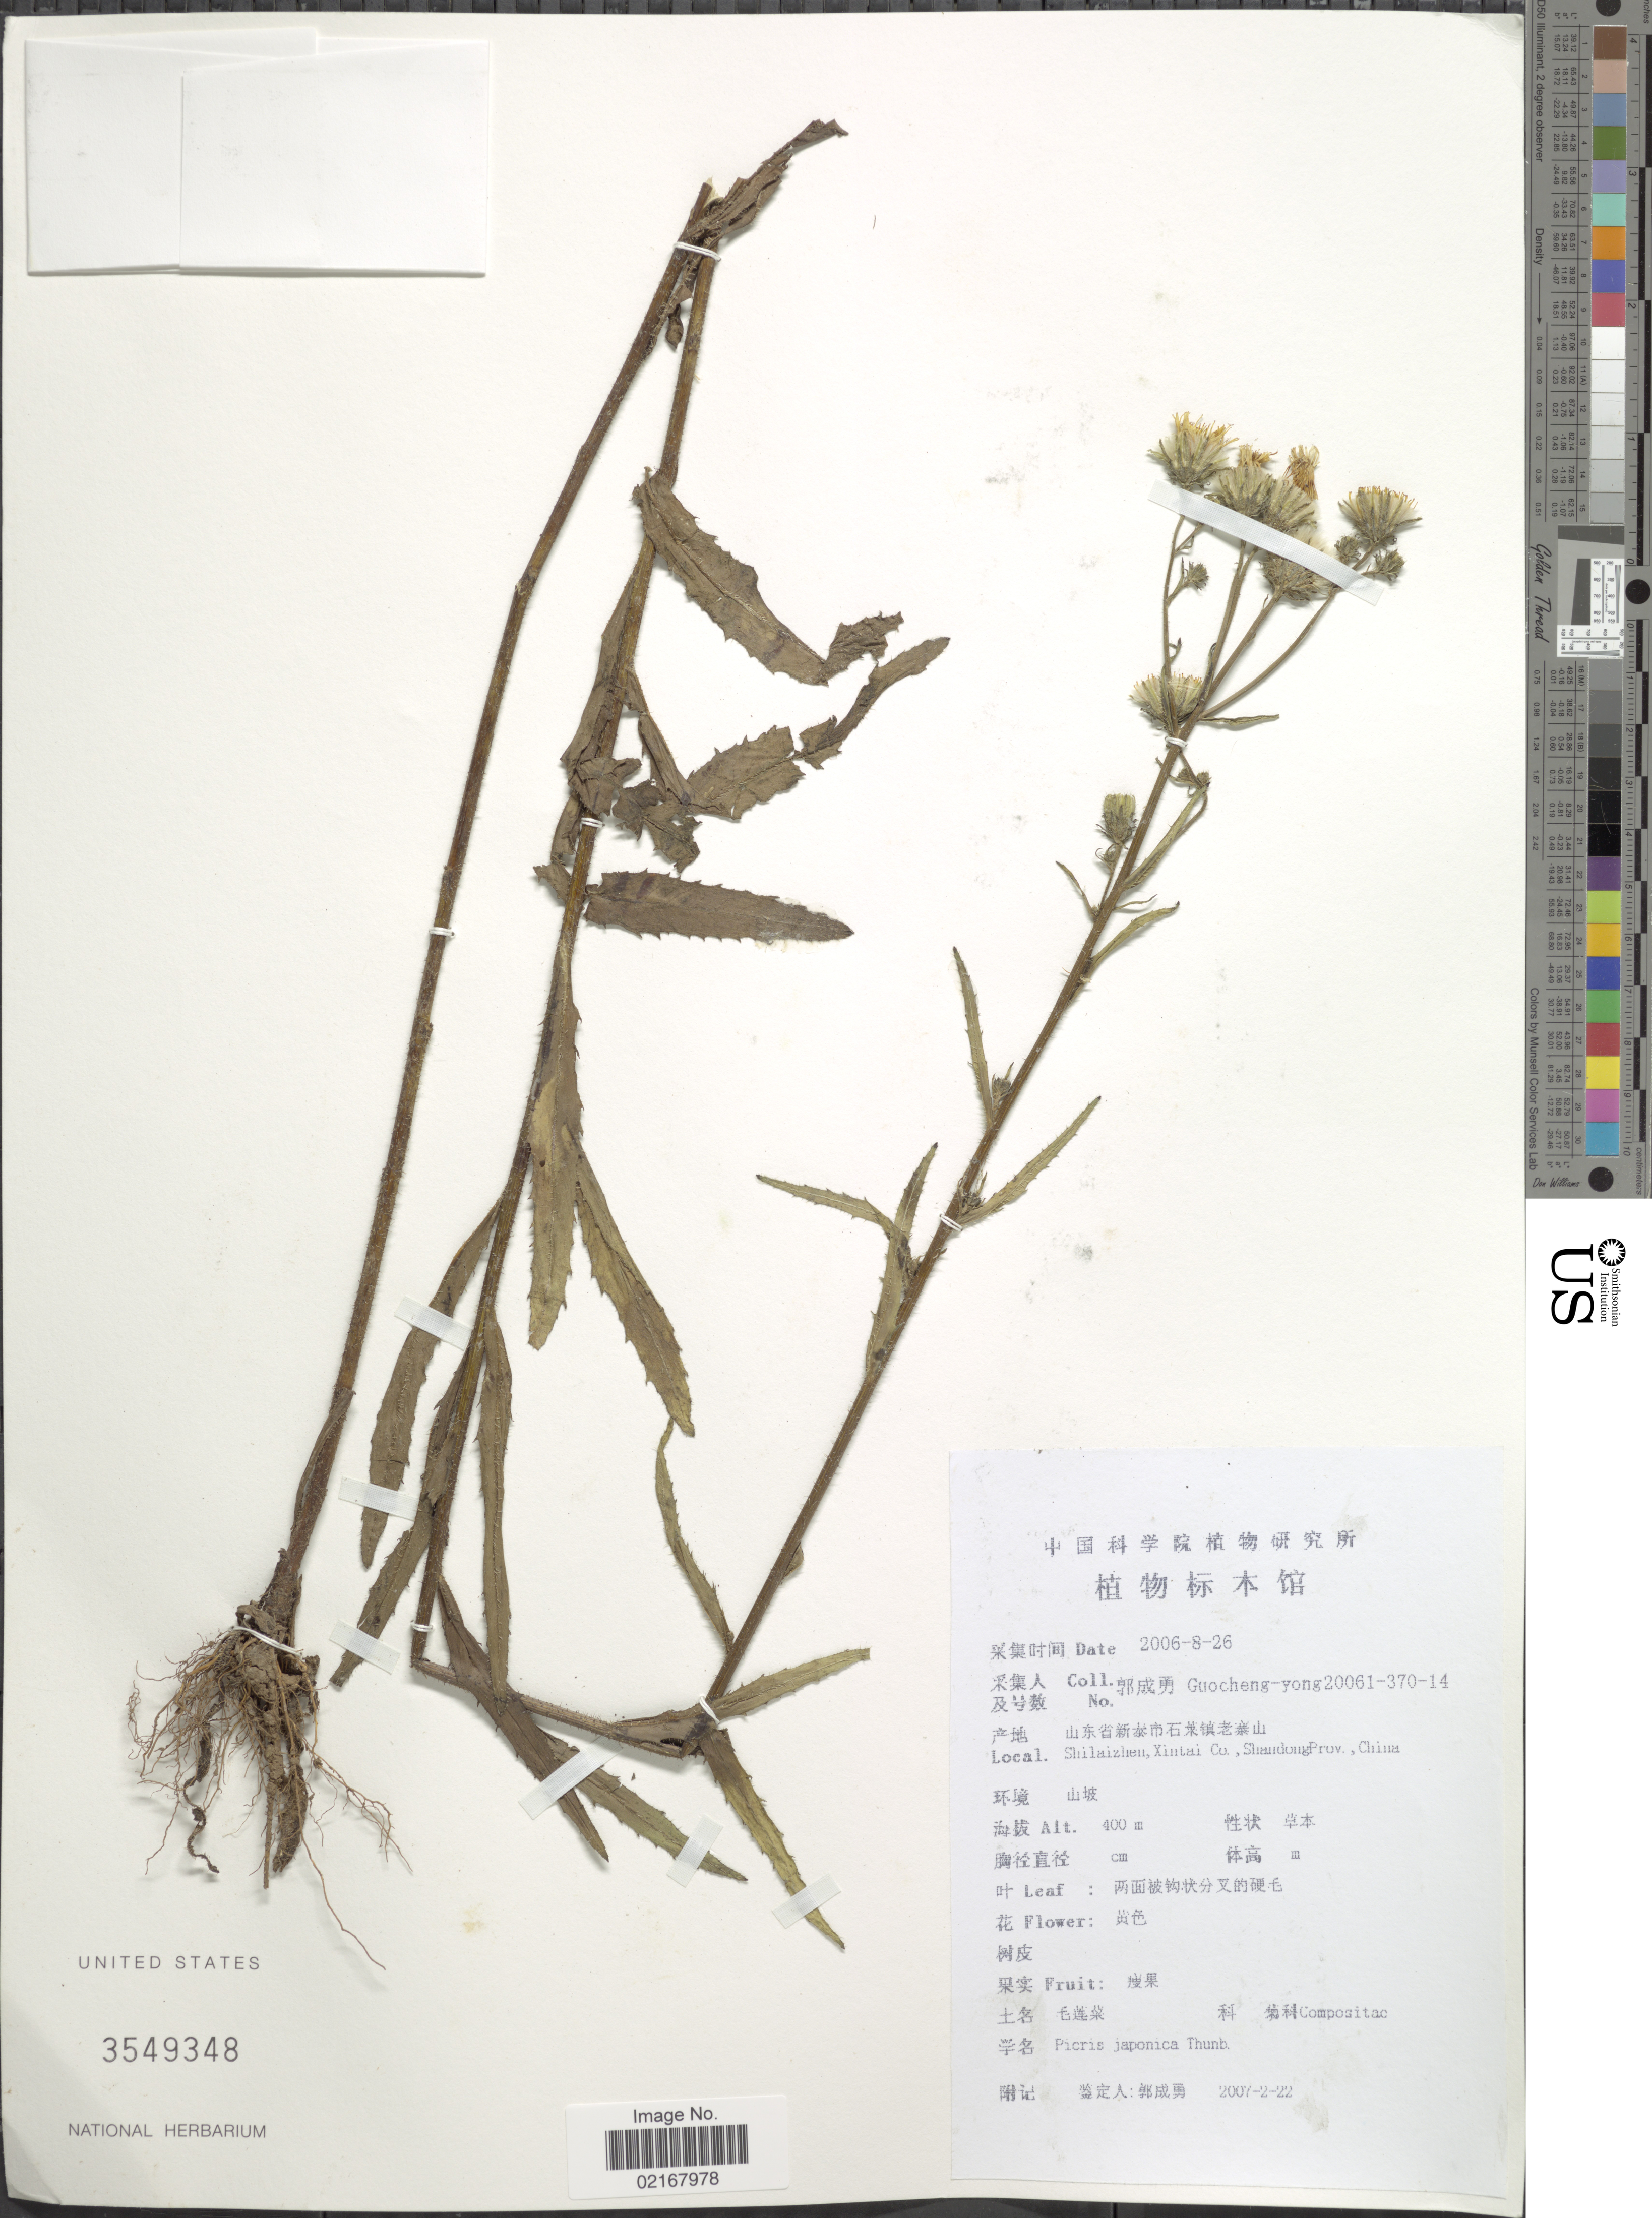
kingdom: Plantae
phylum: Tracheophyta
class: Magnoliopsida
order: Asterales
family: Asteraceae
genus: Picris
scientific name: Picris hieracioides subsp. japonica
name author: (Thurb.) Krylov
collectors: Guo cheng-yong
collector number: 20061-370-14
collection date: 2006-08-26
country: China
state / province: Shandong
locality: Shilaizhen, Xintai Co., Shandong Prov., China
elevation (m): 400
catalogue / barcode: US 3549348